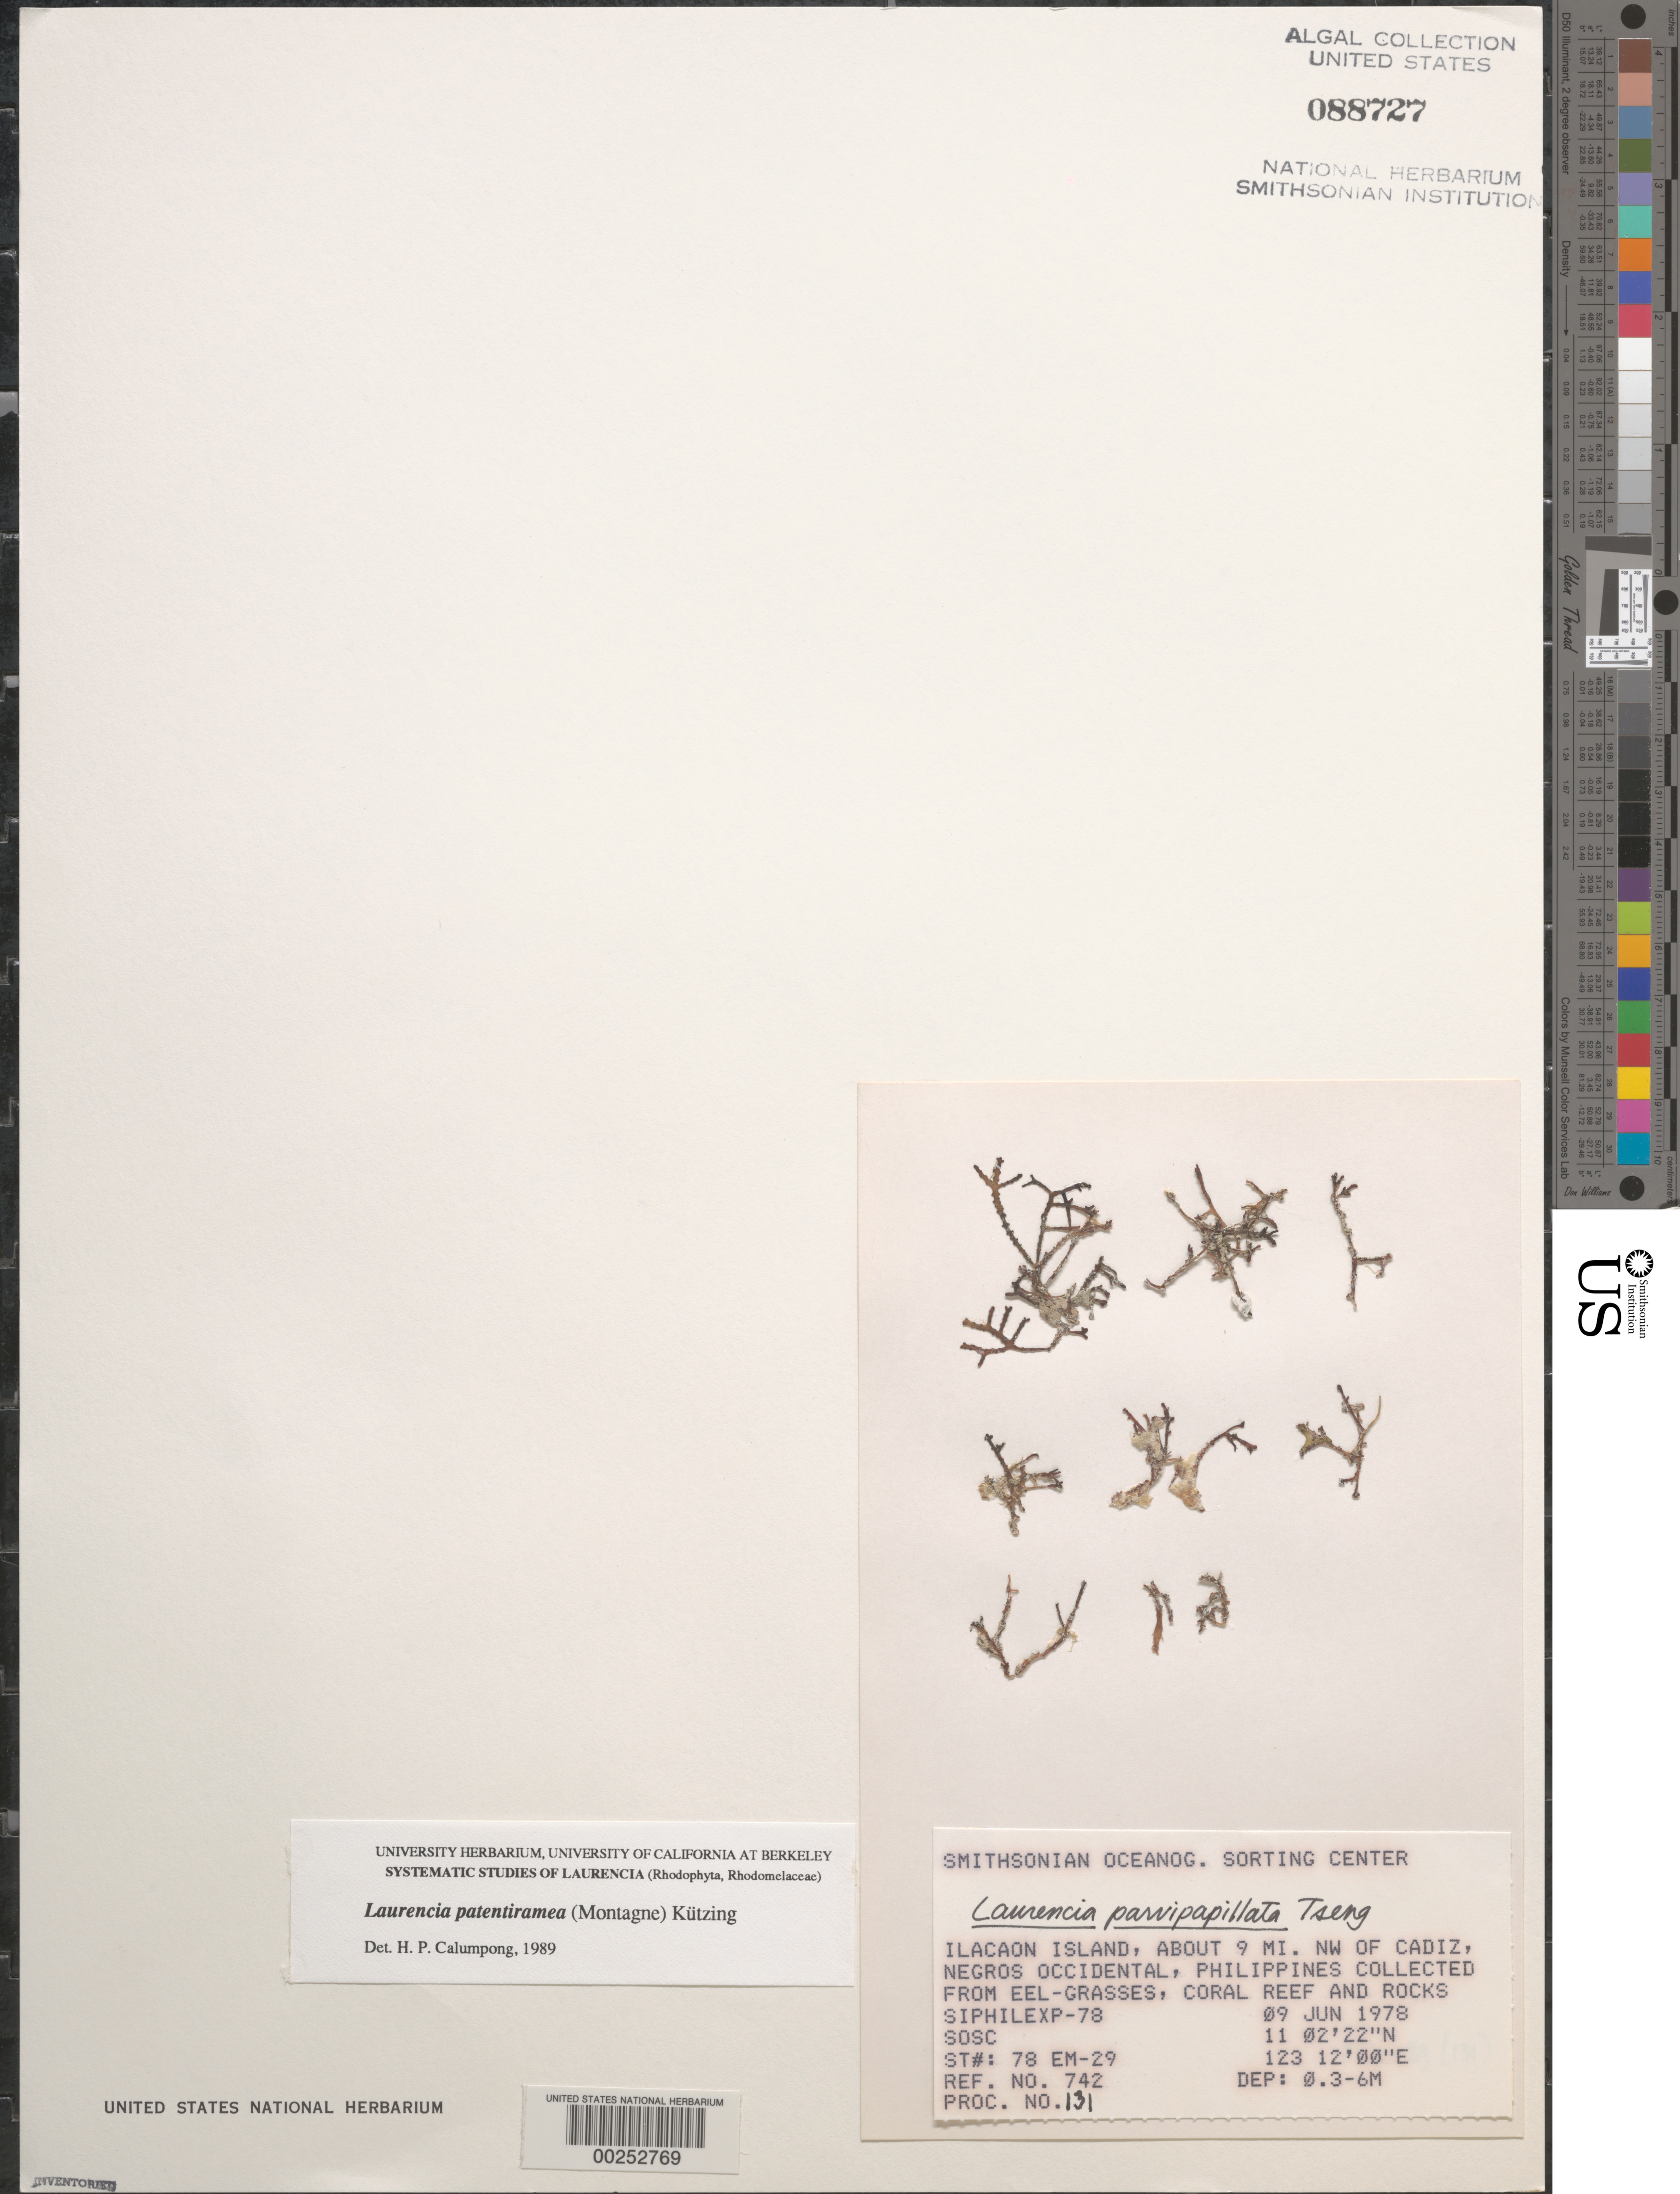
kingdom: Plantae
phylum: Rhodophyta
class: Bangiophyceae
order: Goniotrichales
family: Goniotrichaceae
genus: Chroodactylon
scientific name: Chroodactylon ornatum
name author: (C. Agardh) Basson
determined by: Algae name updating Project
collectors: SOSC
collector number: Station 78 Em-29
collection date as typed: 09 Jun 1978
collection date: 1978-06-09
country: Philippines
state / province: Western Visayas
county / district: Negros Occidental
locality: Ilacaon island, ca. 9 miles northwest of cadiz, negros occidental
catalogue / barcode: US 88727